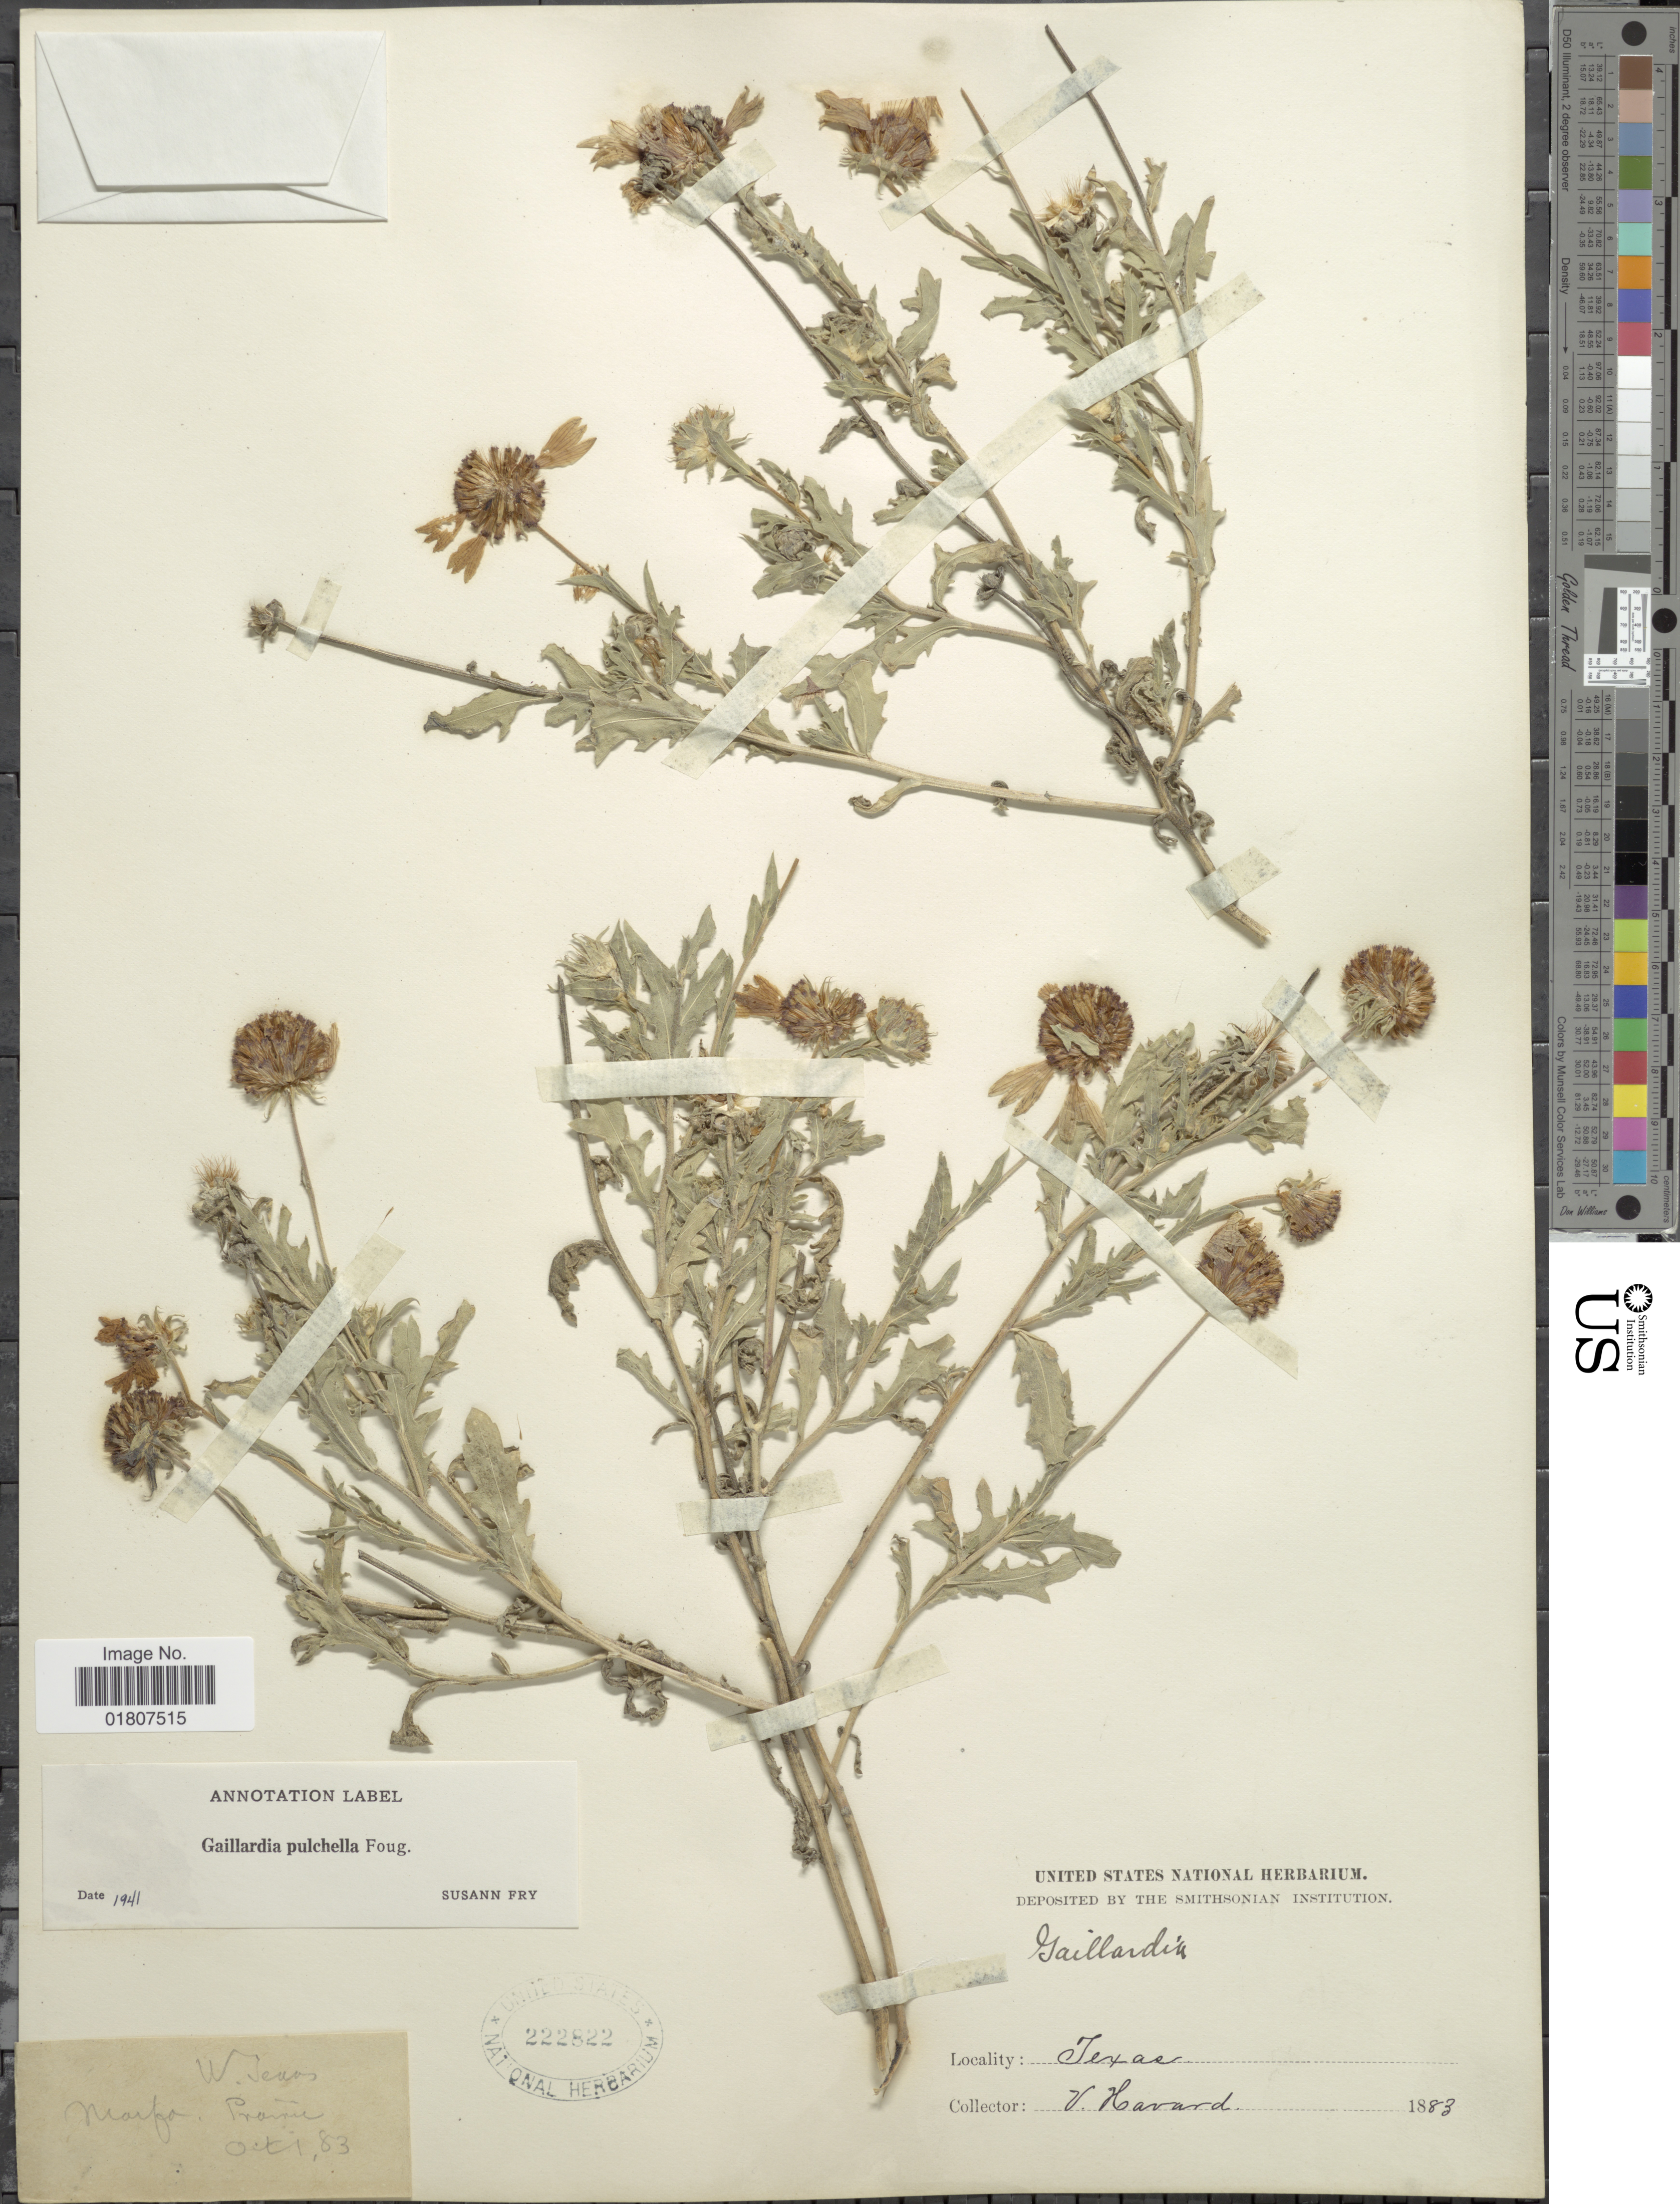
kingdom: Plantae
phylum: Tracheophyta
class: Magnoliopsida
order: Asterales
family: Asteraceae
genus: Gaillardia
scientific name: Gaillardia pulchella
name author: Foug.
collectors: V. Havard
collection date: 1883-10-01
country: United States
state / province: Texas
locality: W. Texas. Marfa, Prairie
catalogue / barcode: US 222822